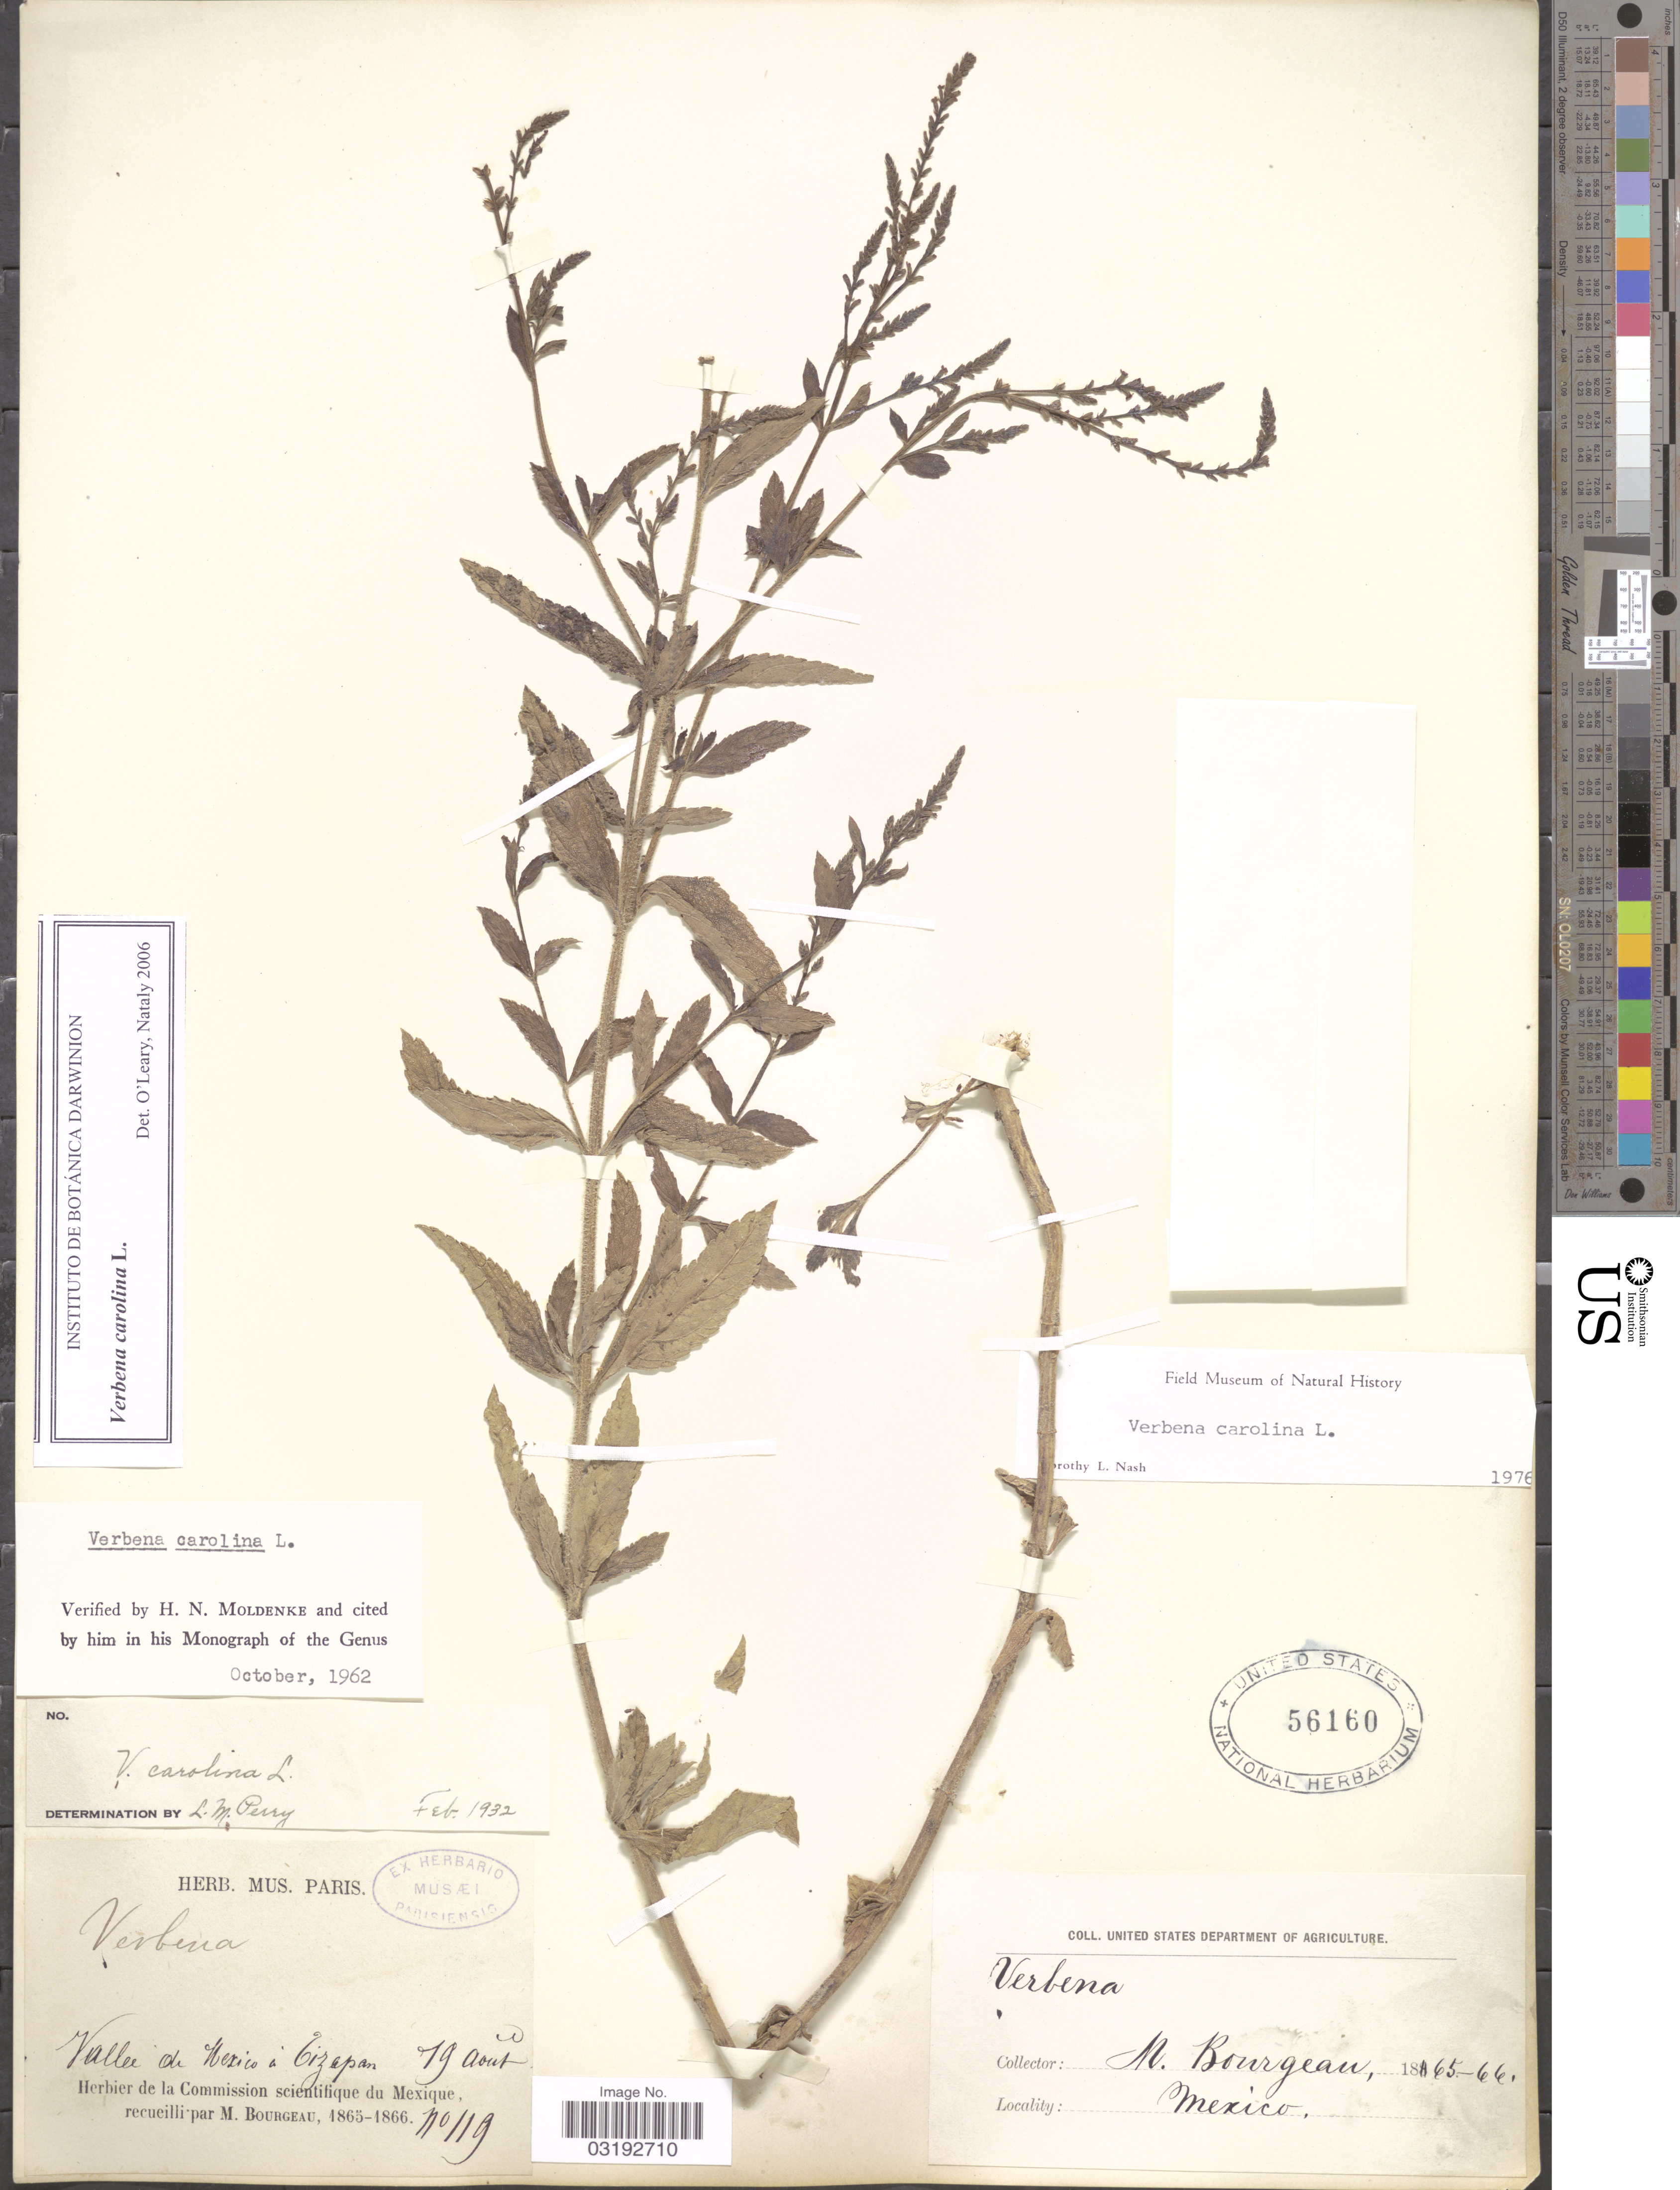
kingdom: Plantae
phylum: Tracheophyta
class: Magnoliopsida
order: Lamiales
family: Verbenaceae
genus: Verbena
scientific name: Verbena carolina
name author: L.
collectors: M. Bourgeau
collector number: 119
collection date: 1865-08-19/1866-08-19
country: Mexico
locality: Vallee de Mexico a Tizapan.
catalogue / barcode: US 56160